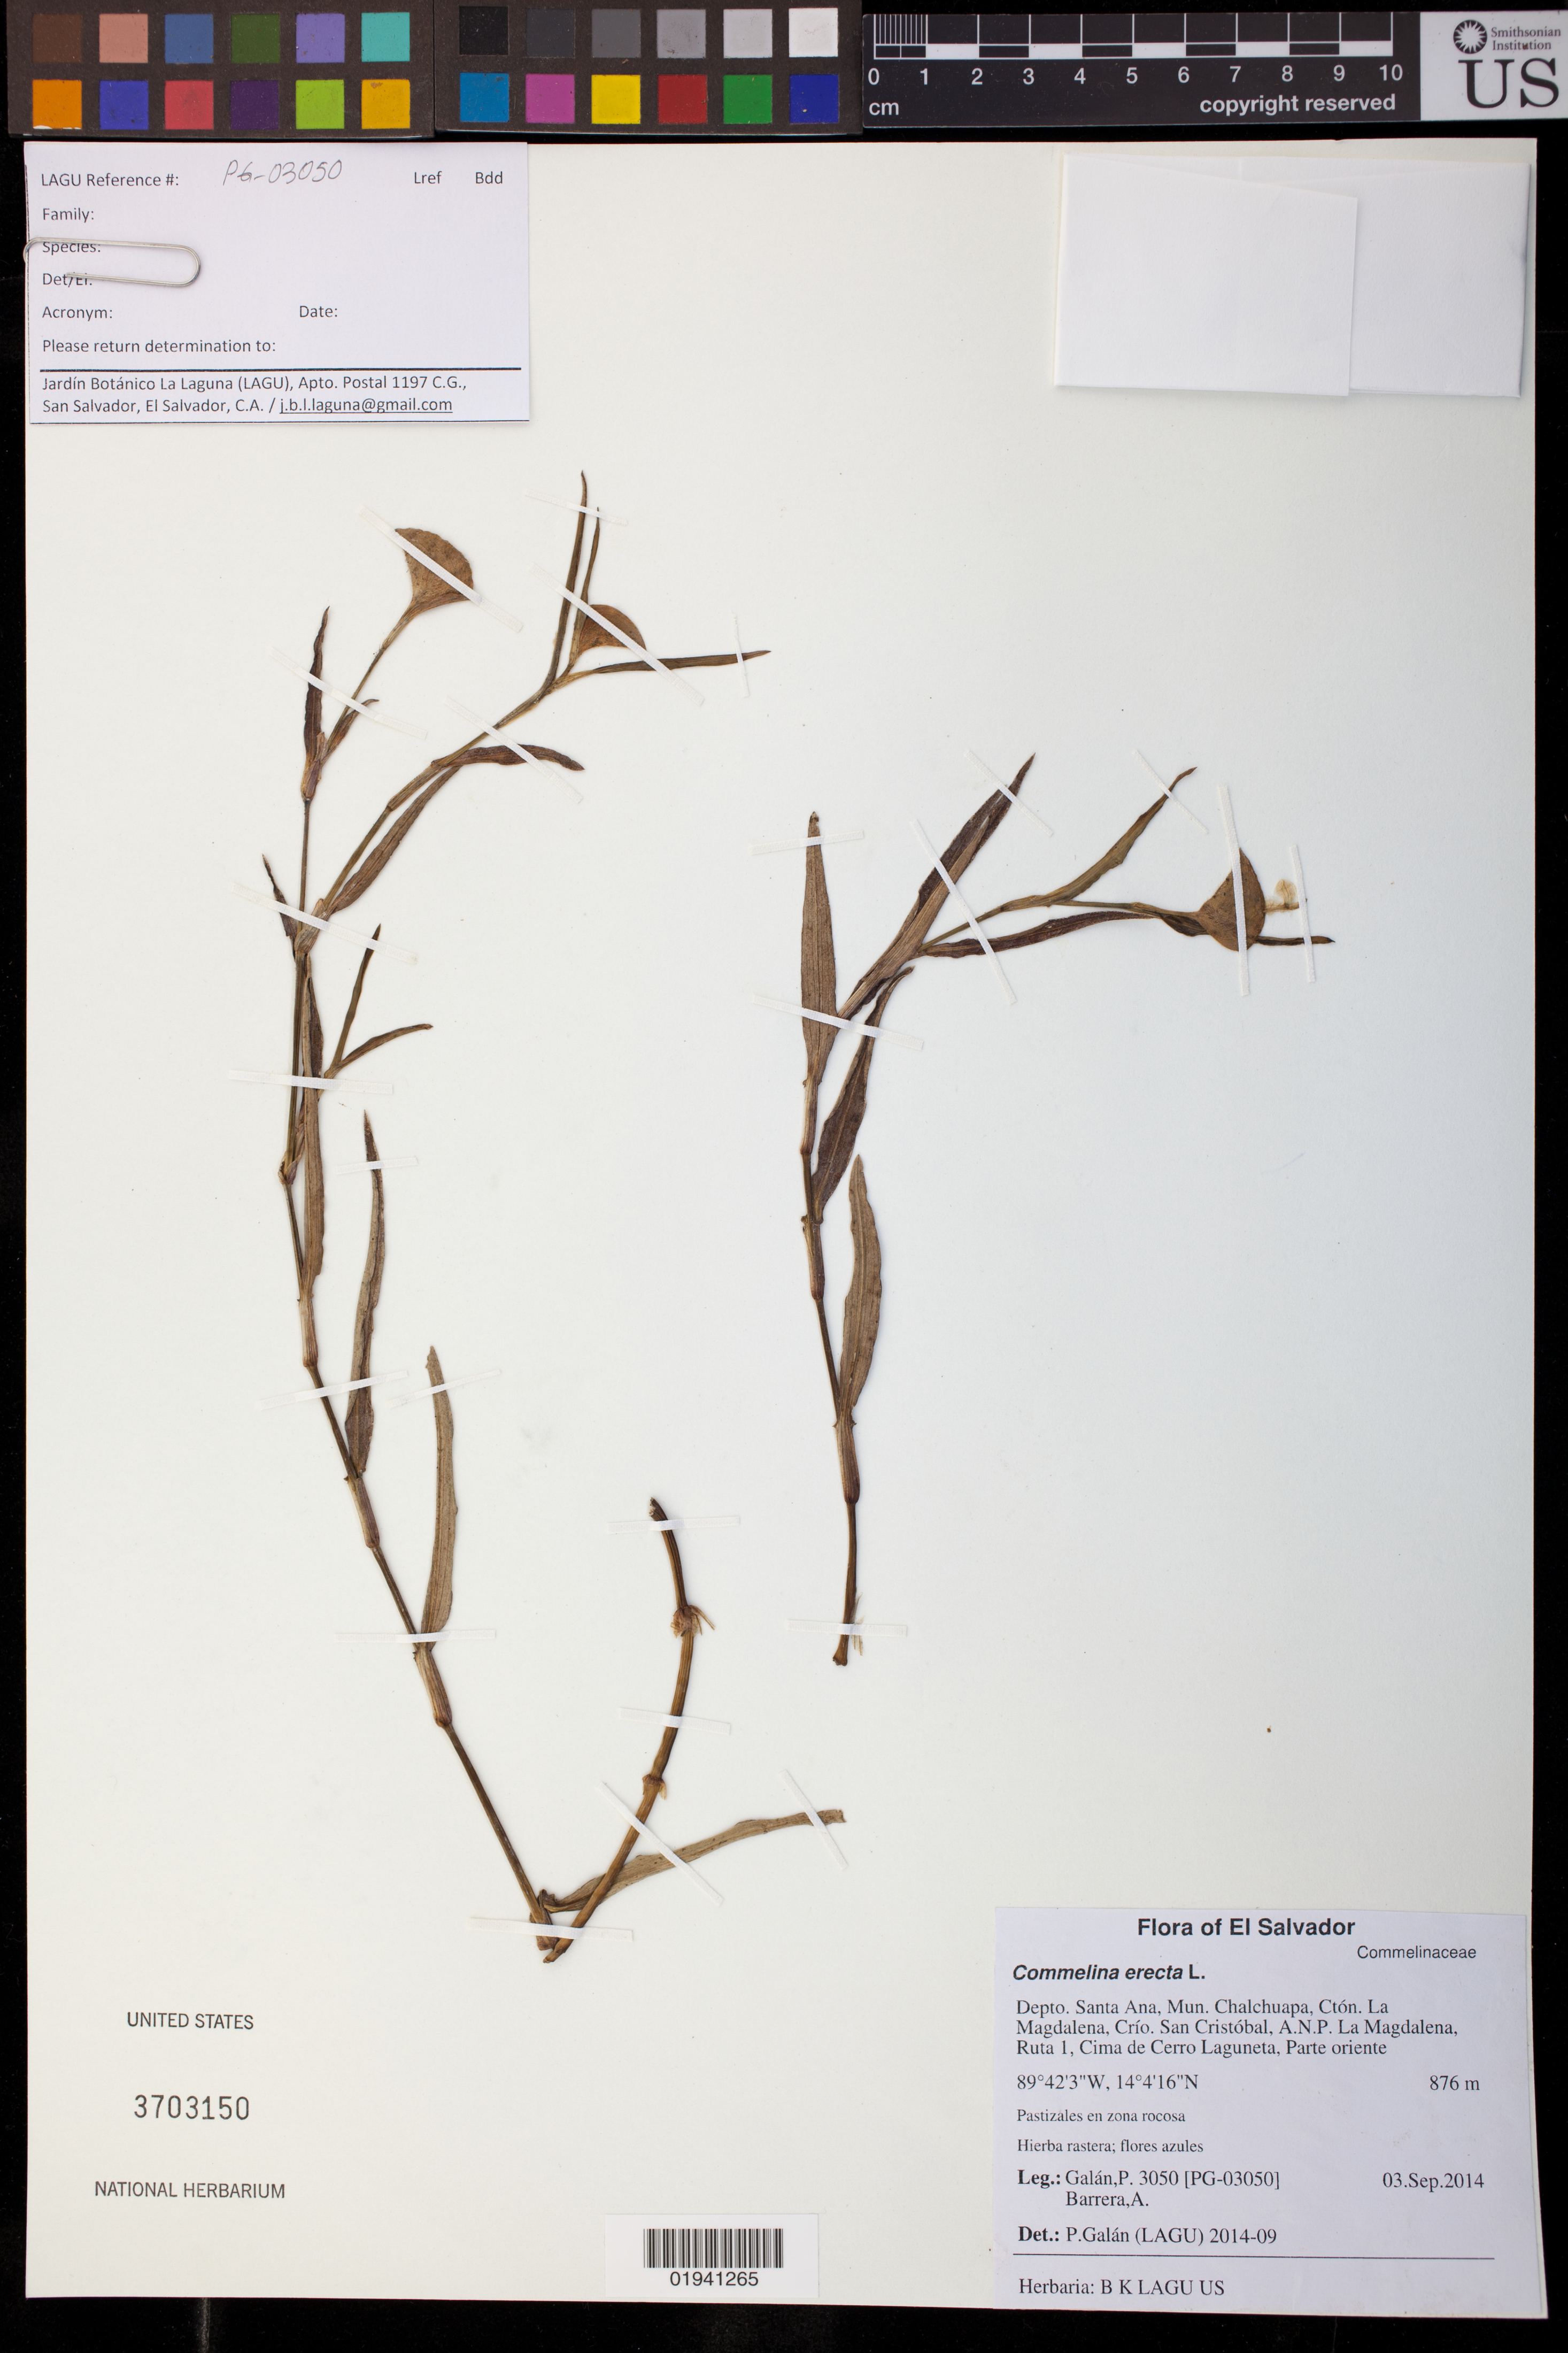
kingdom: Plantae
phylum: Tracheophyta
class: Liliopsida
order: Commelinales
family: Commelinaceae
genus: Commelina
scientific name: Commelina erecta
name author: L.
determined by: Galan, P.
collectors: P. Galan & A. Barrera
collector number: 3050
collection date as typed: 3.Sep.2014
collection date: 2014-09-03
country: El Salvador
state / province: Santa Ana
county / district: Chalchuapa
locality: Ctón. La Magdalena, Crio San Cristobal, A.N.P La Magdalena, Ruta 1, Cima de Cerro Laguneta, Parte oriente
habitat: Pastizales en zona rocosa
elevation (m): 876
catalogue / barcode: US 3703150